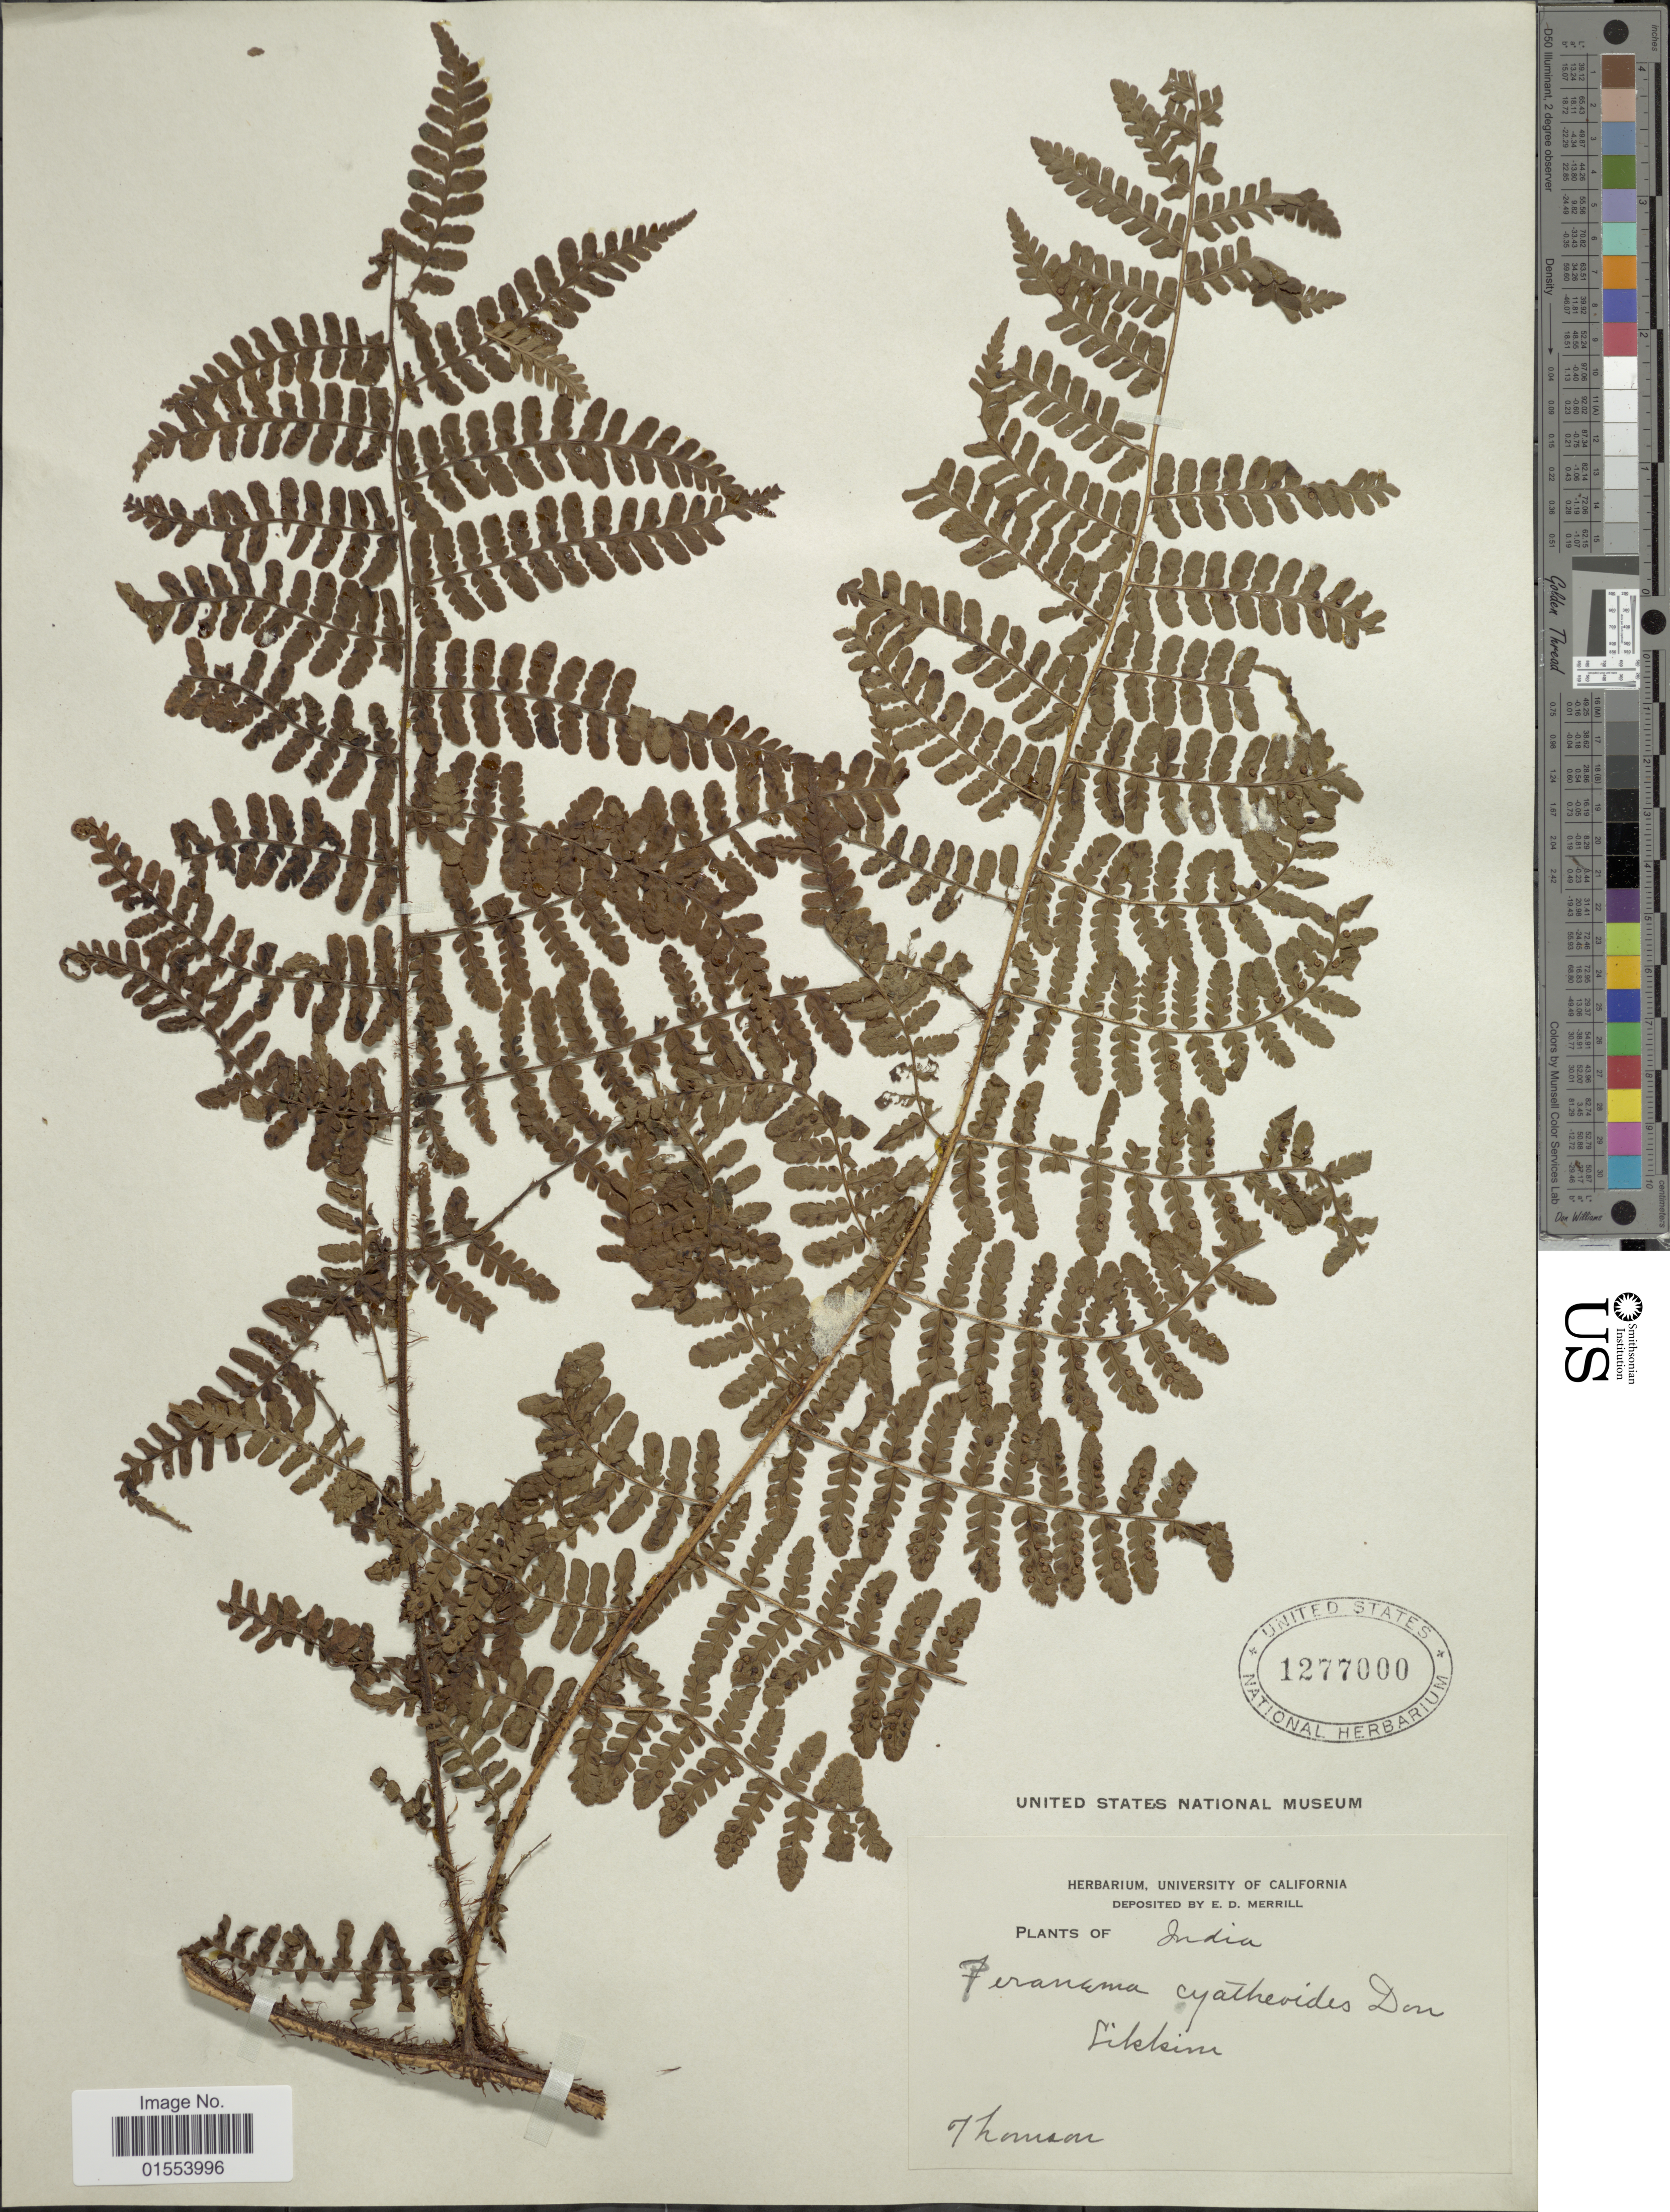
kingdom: Plantae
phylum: Tracheophyta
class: Polypodiopsida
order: Polypodiales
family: Dryopteridaceae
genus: Dryopteris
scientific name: Dryopteris cyatheoides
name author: (Kaulf.) Kuntze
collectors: -- Thomson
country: India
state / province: Sikkim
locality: India. Sikkim.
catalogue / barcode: US 1277000